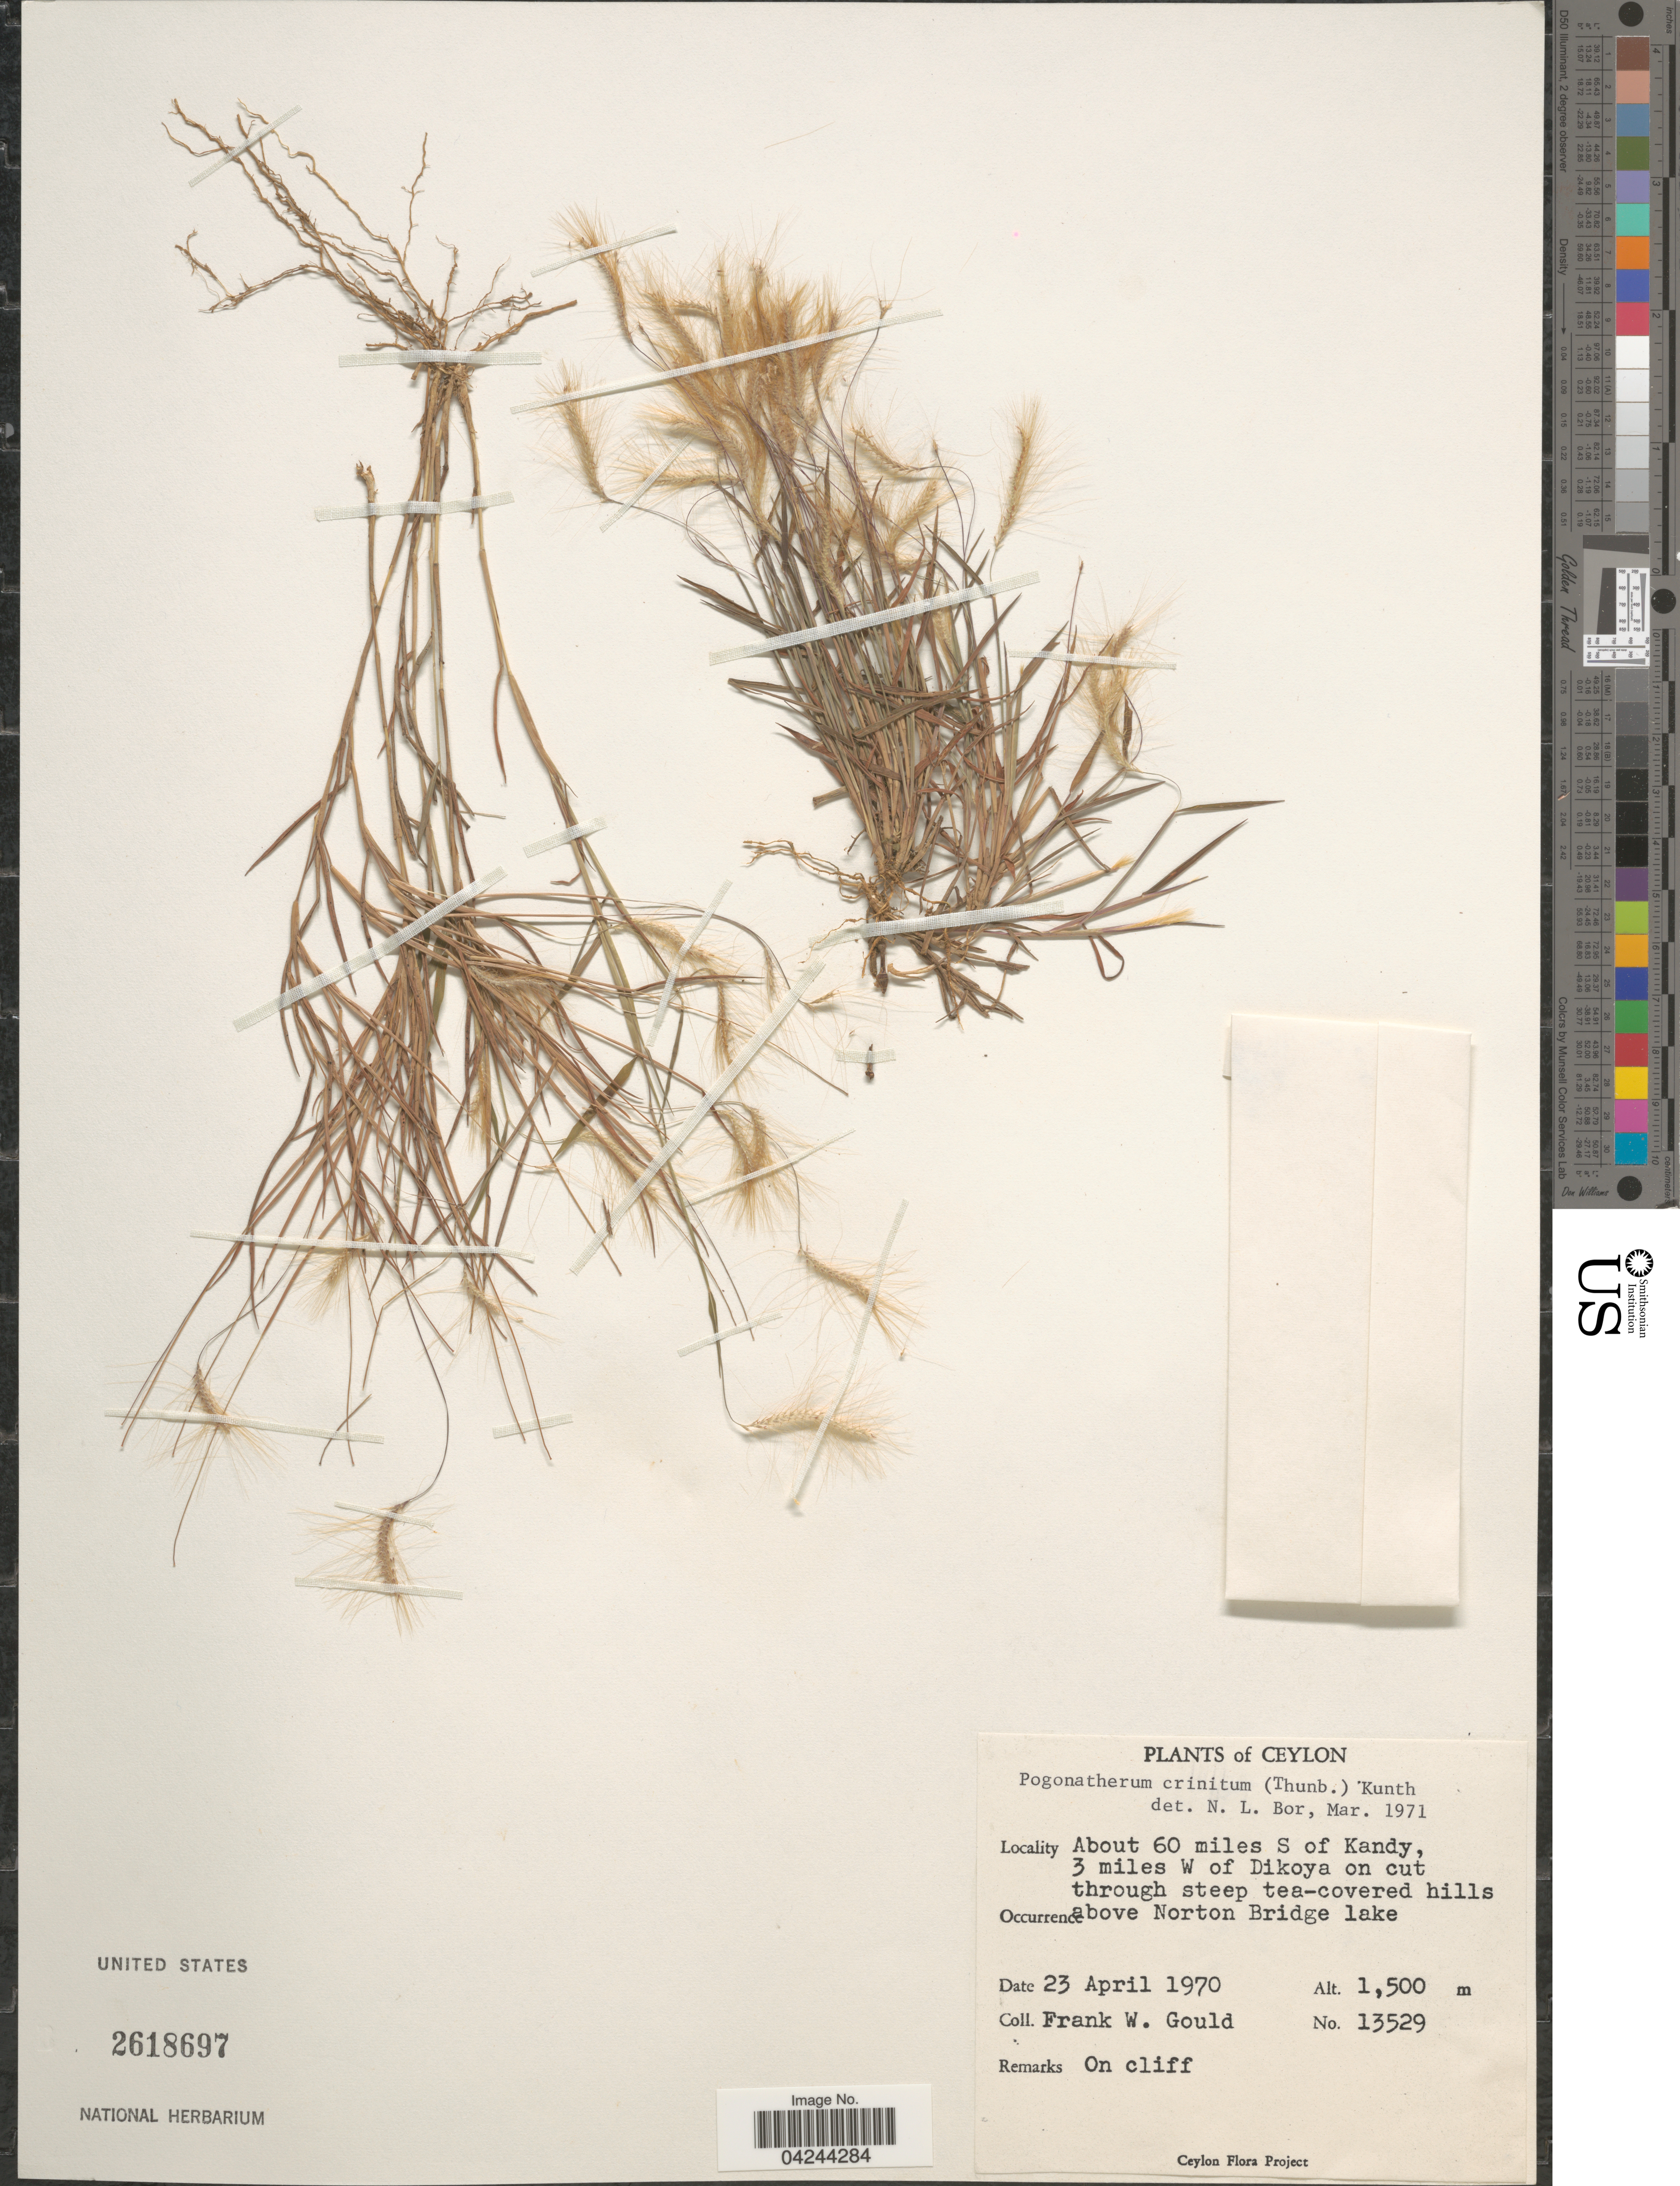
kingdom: Plantae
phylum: Tracheophyta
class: Liliopsida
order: Poales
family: Poaceae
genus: Pogonatherum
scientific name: Pogonatherum crinitum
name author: (Thunb.) Kunth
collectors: F. W. Gould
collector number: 13529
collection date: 1970-04-23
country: Sri Lanka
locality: Ceylon. About 60 miles S of Kandy, 3 miles W of Dikoya on cut through steep tea-covered hills above Norton Bridge lake.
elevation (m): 1500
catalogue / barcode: US 2618697